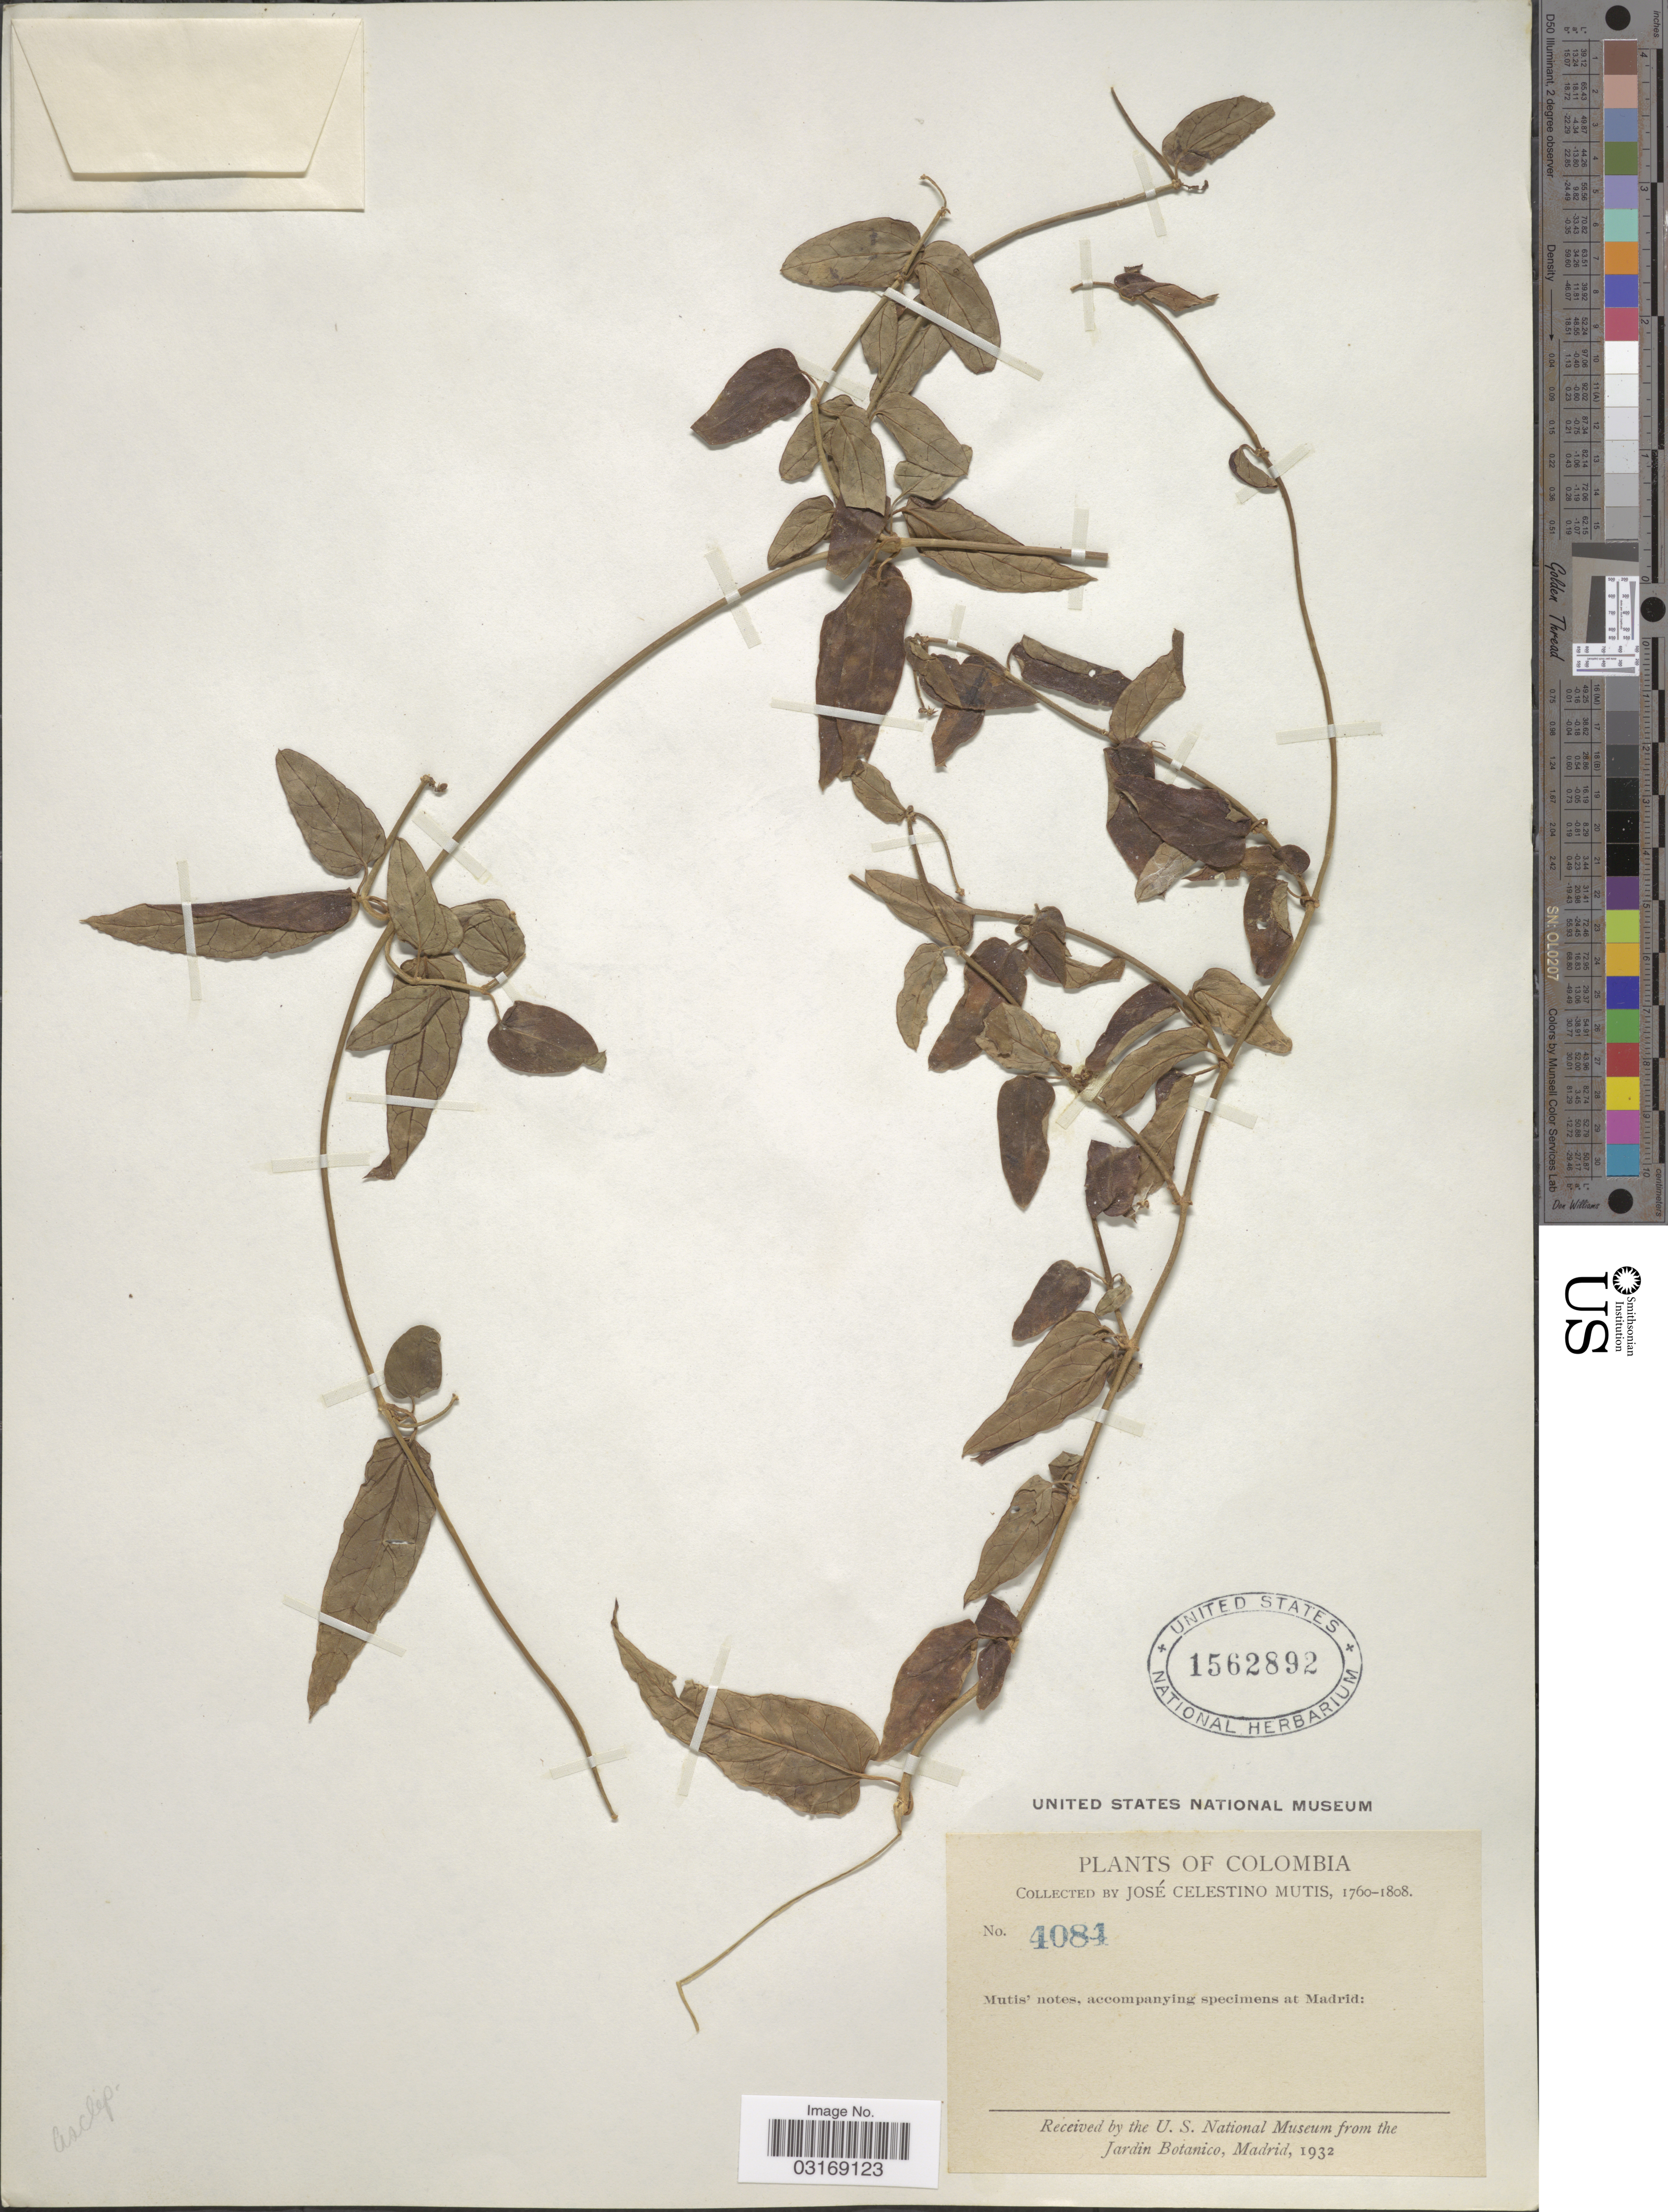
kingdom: Plantae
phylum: Tracheophyta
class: Magnoliopsida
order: Gentianales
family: Apocynaceae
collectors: J. C. B. Mutis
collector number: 4084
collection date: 1760/1808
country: Colombia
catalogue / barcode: US 1562892